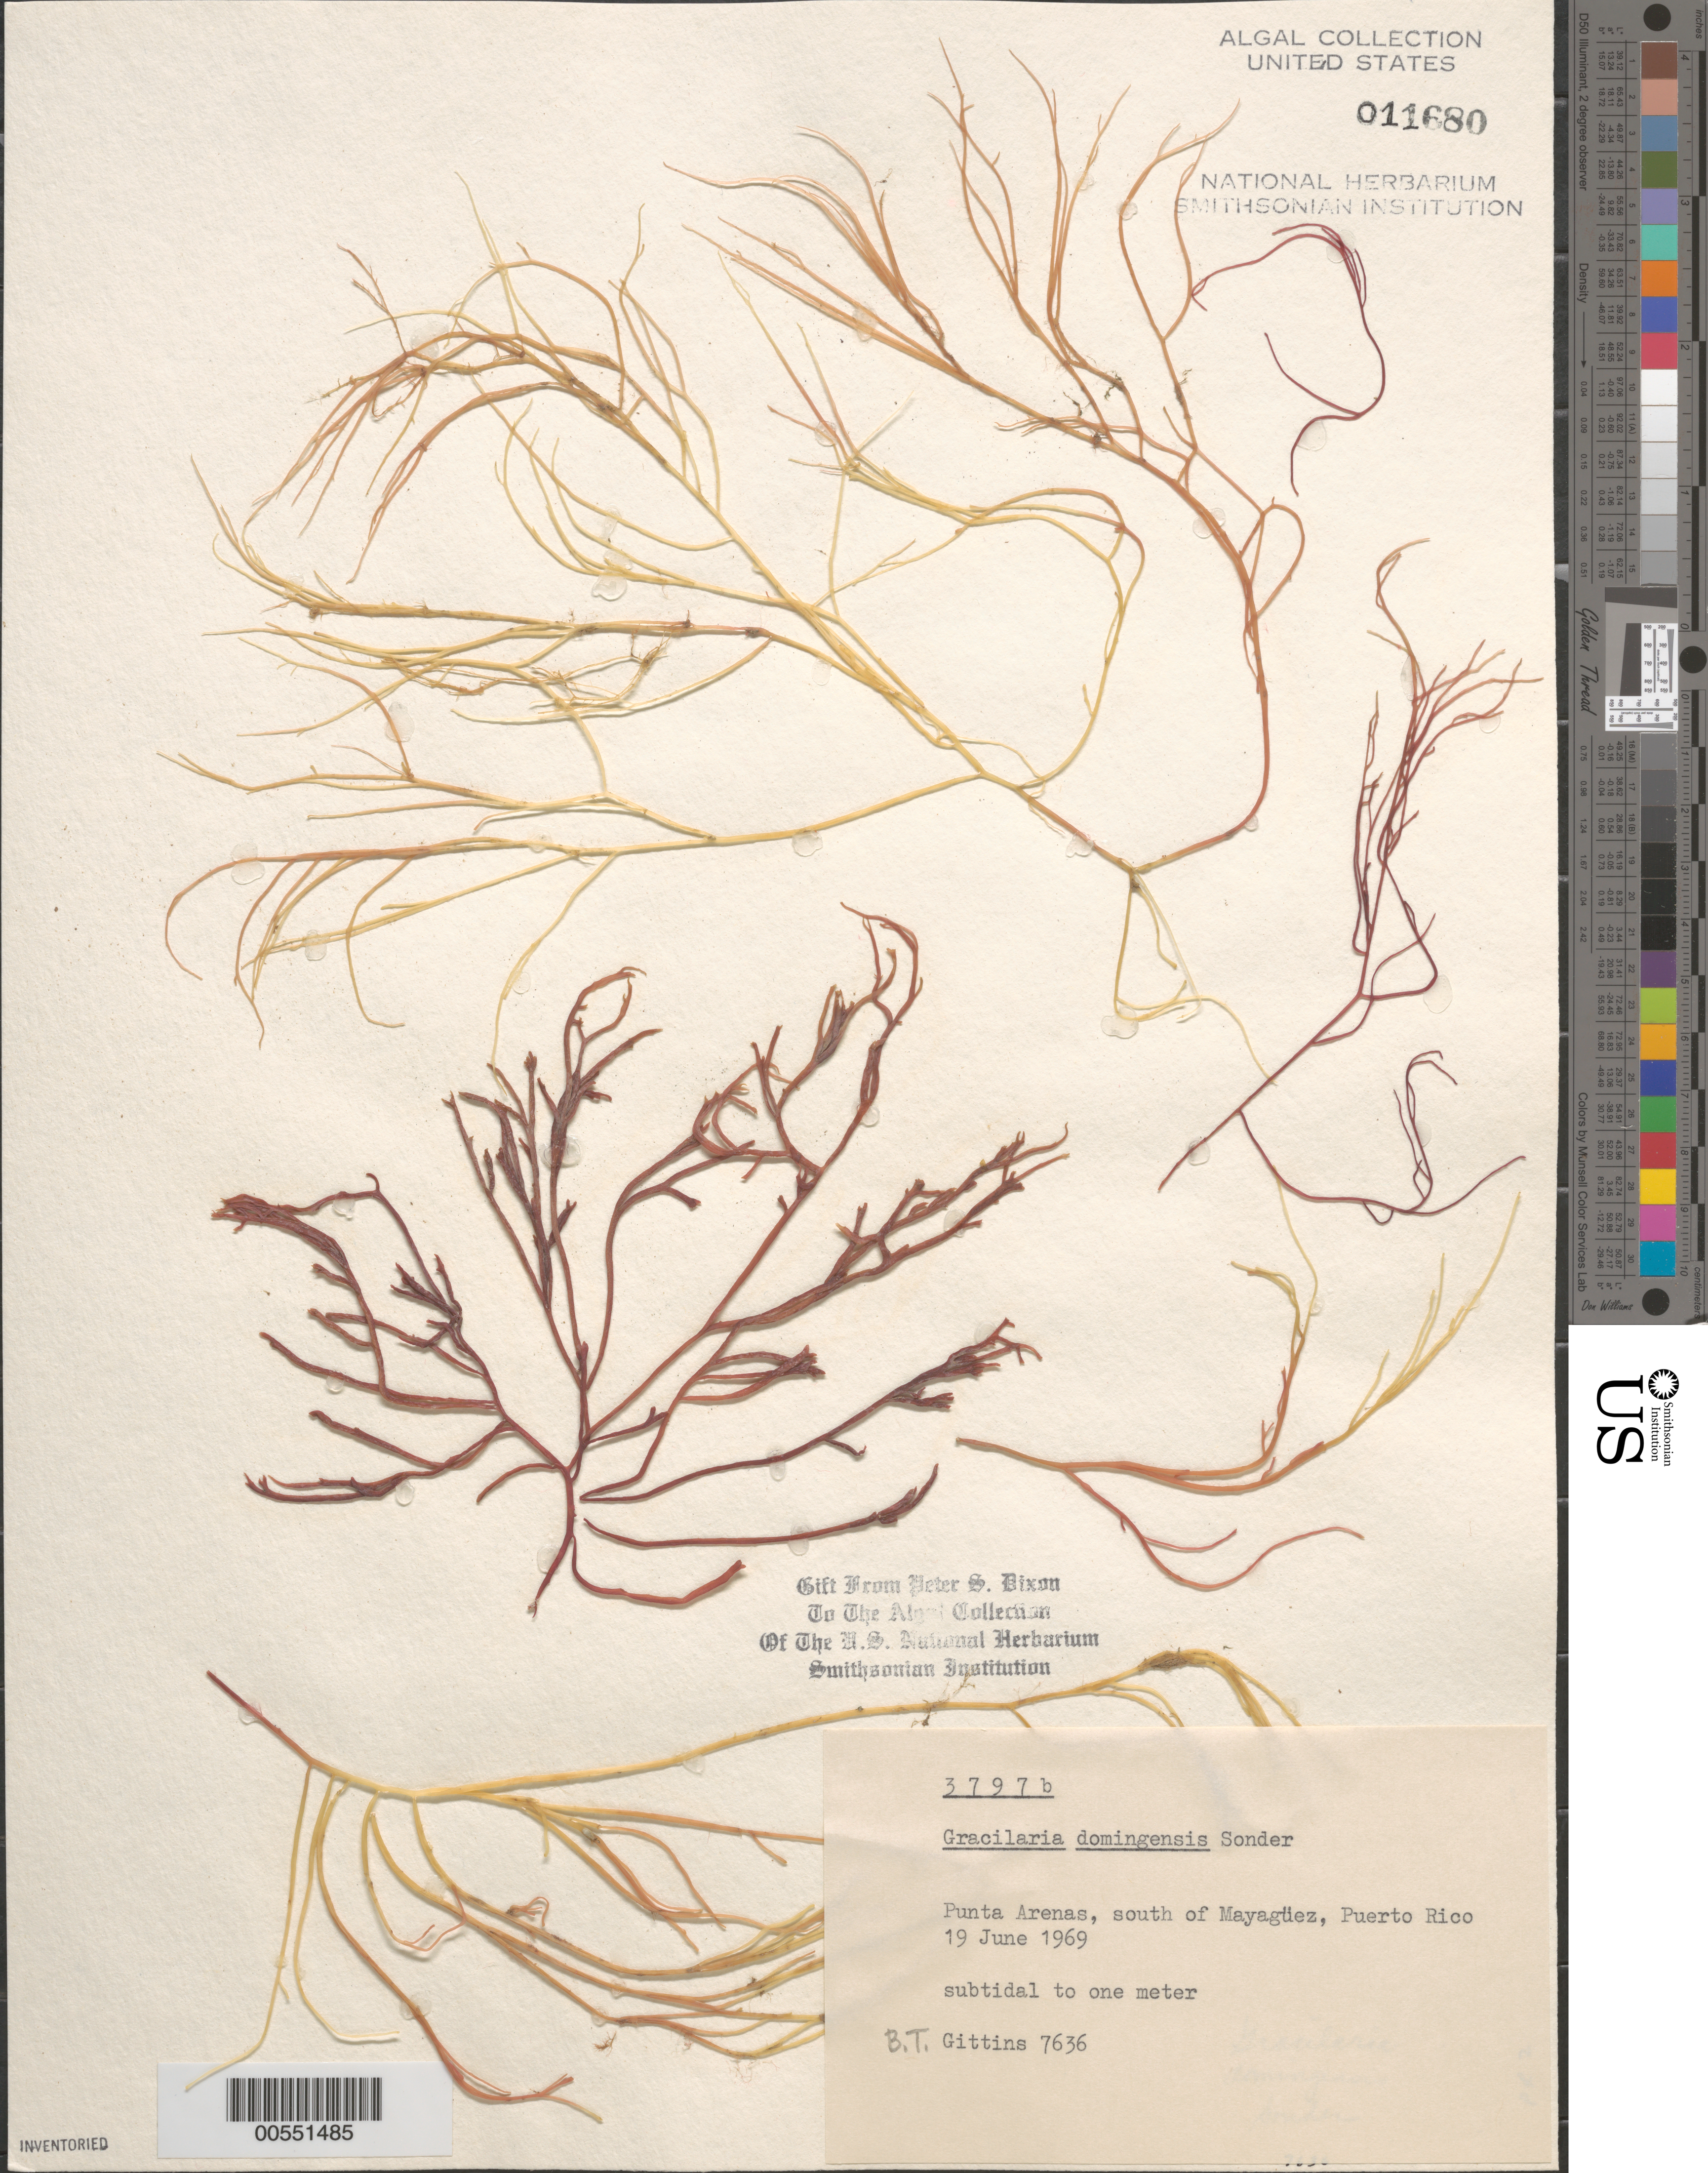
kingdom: Plantae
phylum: Rhodophyta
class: Florideophyceae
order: Gracilariales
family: Gracilariaceae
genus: Gracilaria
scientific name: Gracilaria domingensis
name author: (Kütz.) O.G. Sond. in Dickie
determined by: Dixon, P. S.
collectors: B. Gittins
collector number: BTG 7636 & PSD 3797B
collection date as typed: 19 Jun 1969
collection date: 1969-06-19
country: Puerto Rico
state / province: Mayaguez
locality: Punta arenas, south of mayaguez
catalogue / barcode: US 11680